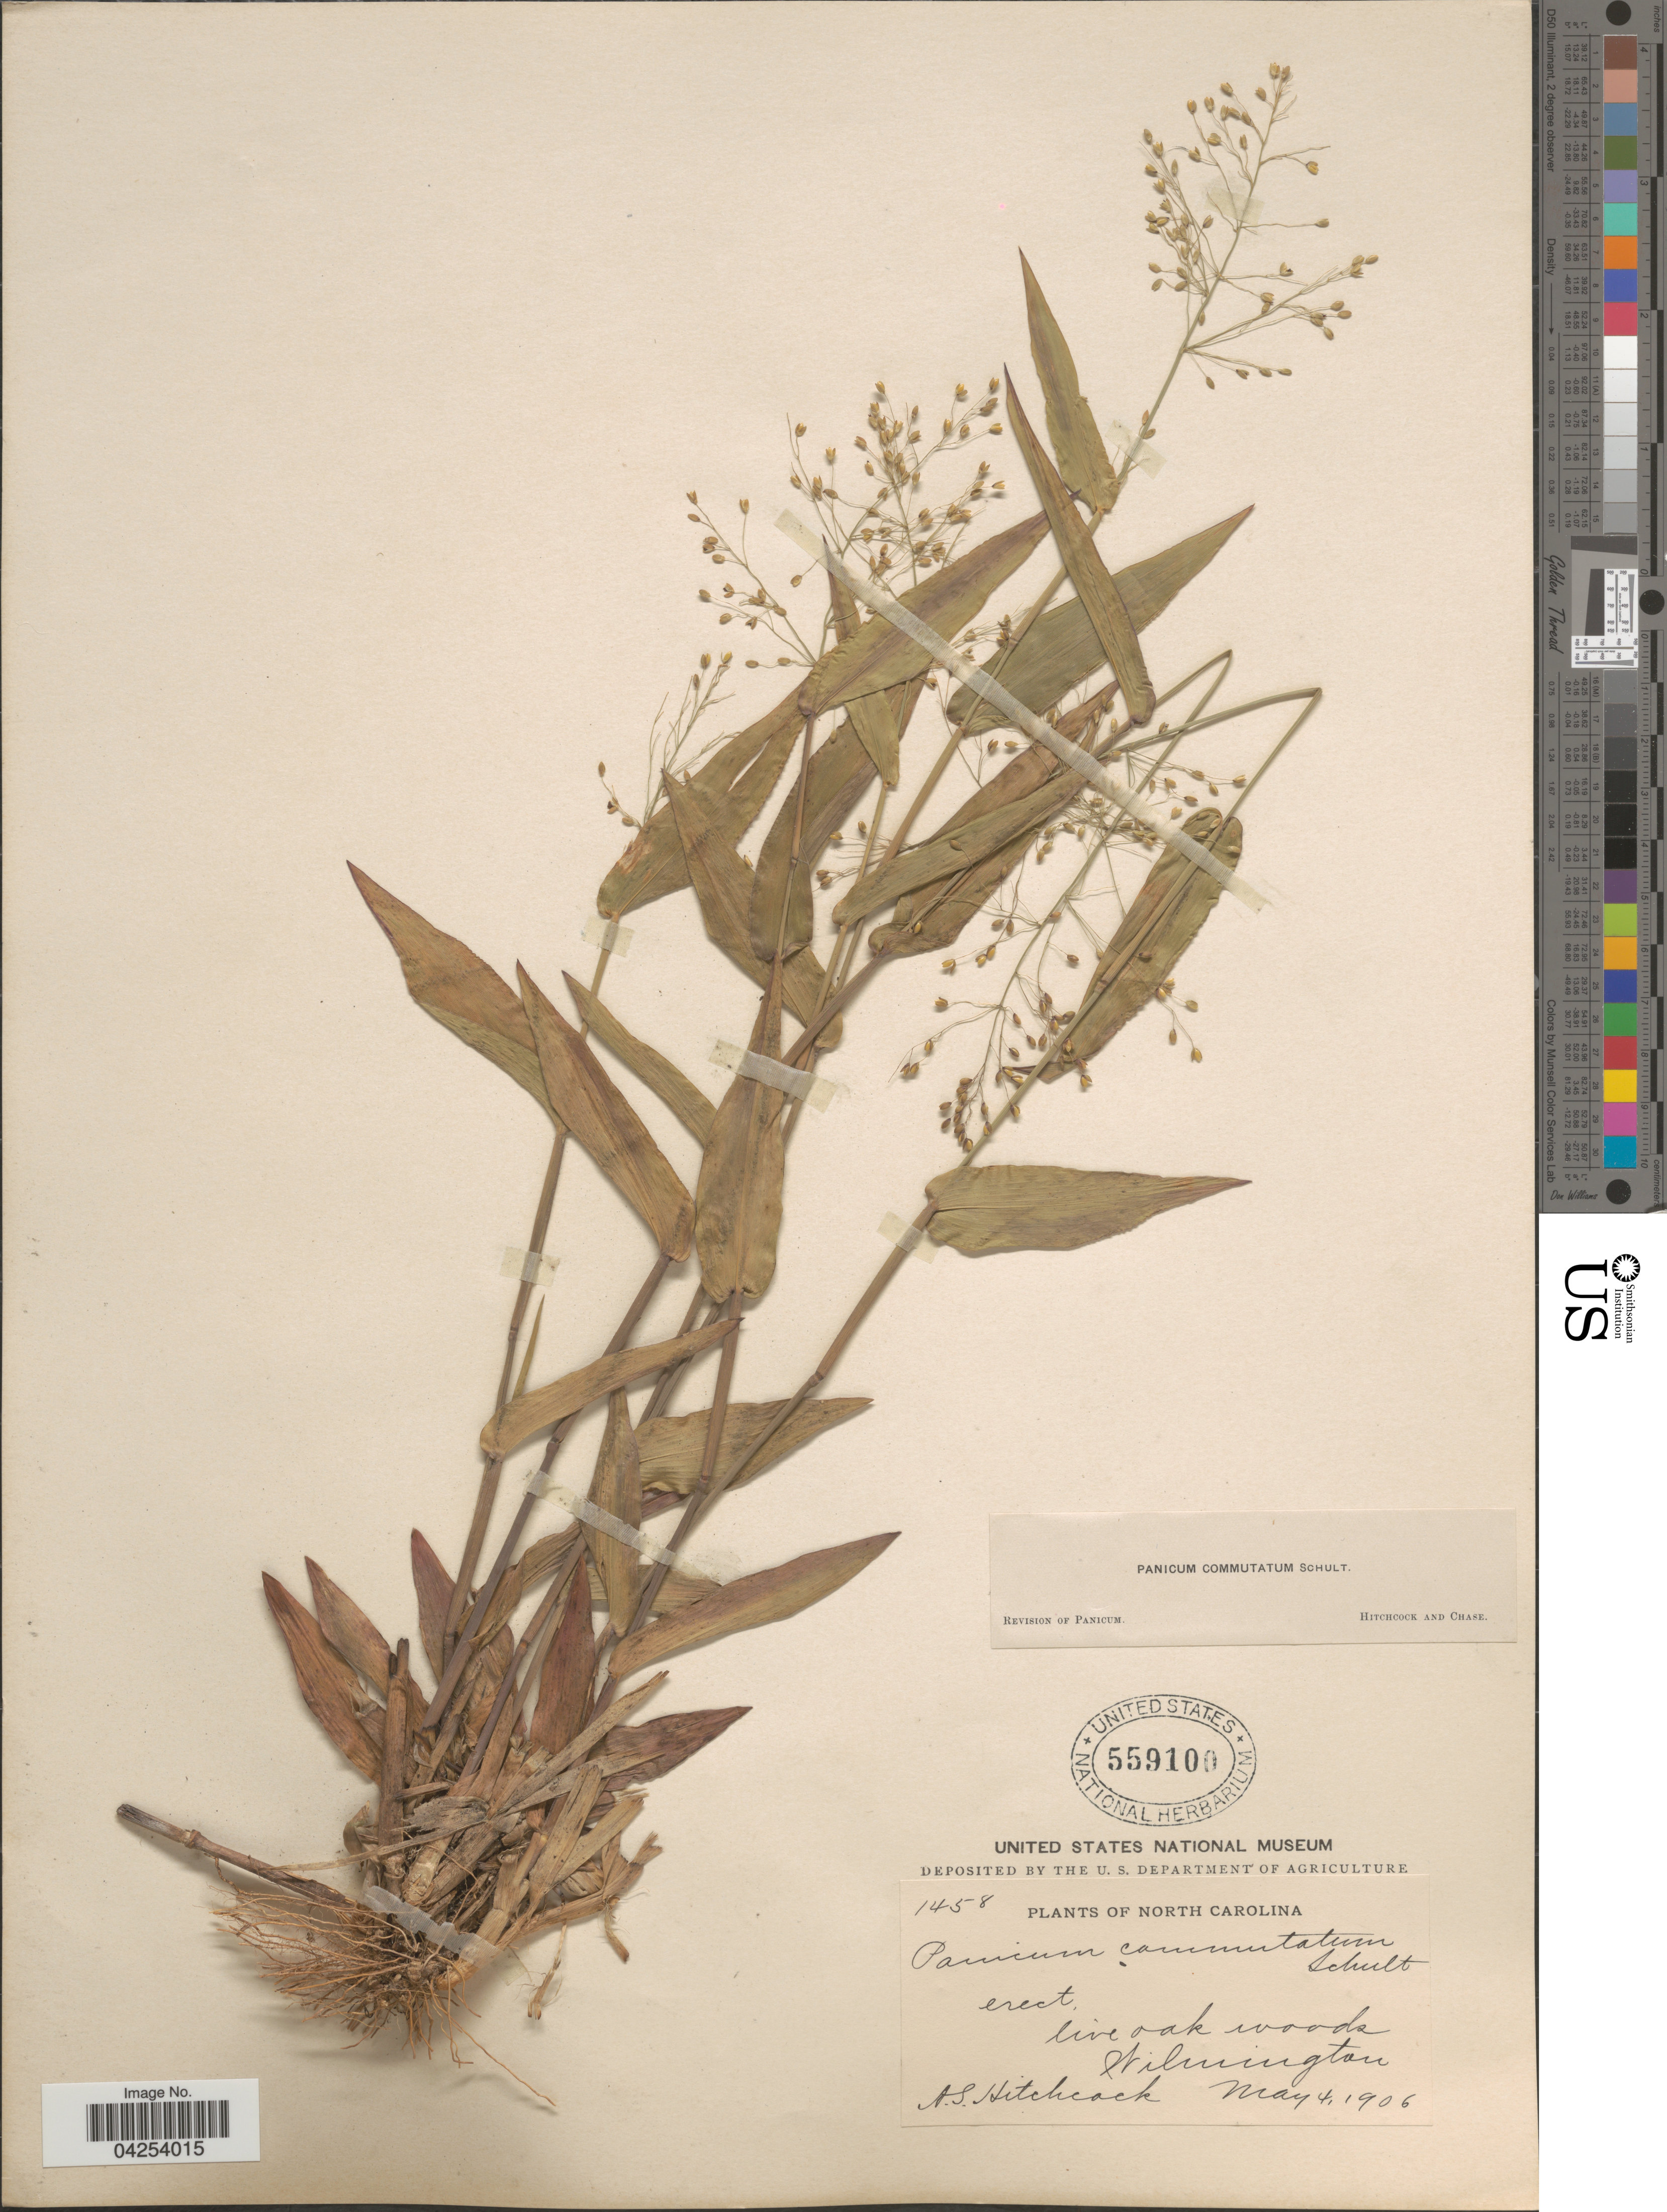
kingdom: Plantae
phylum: Tracheophyta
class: Liliopsida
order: Poales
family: Poaceae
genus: Dichanthelium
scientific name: Dichanthelium commutatum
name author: (Schult.) Gould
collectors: A. S. Hitchcock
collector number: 1458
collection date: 1906-05-04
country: United States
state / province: North Carolina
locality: Live oak woods Wilmington.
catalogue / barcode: US 559100